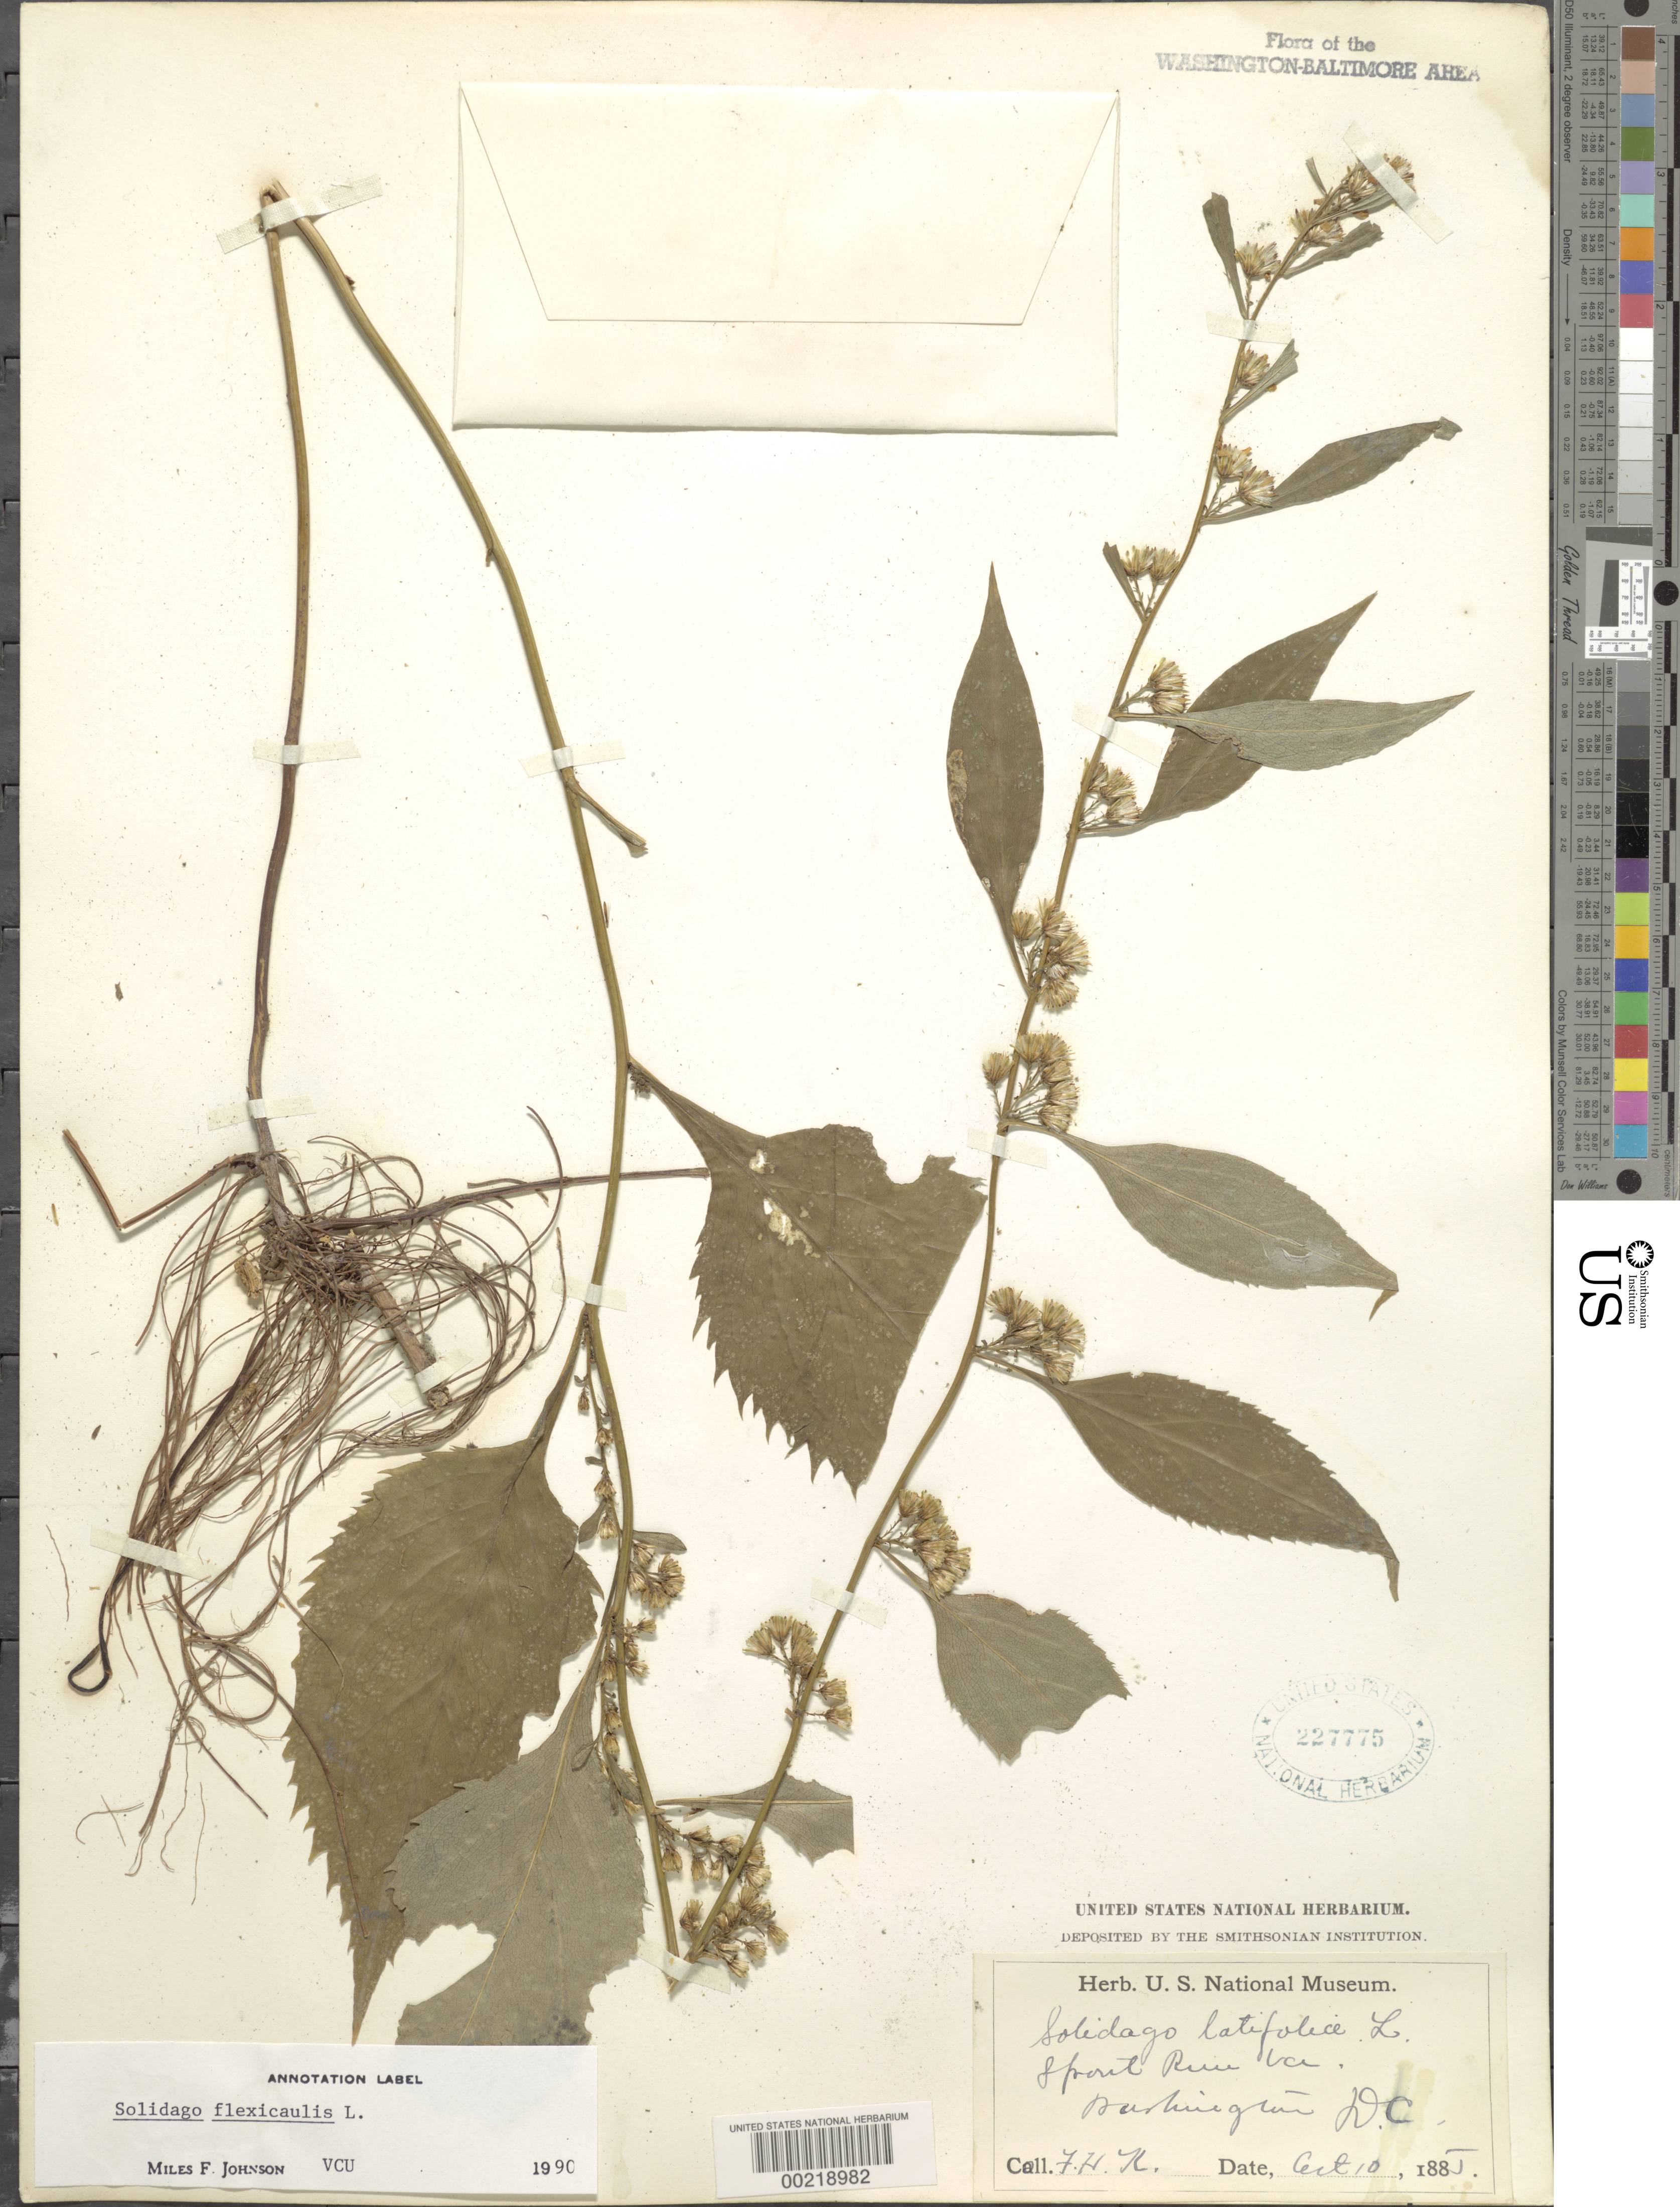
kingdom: Plantae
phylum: Tracheophyta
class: Magnoliopsida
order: Asterales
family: Asteraceae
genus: Solidago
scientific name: Solidago flexicaulis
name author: L.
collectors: F. H. Knowlton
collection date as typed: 10 Oct 1885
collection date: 1885-10-10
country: United States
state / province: Virginia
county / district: Fairfax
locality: Spout Run vicinity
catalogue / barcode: US 227775